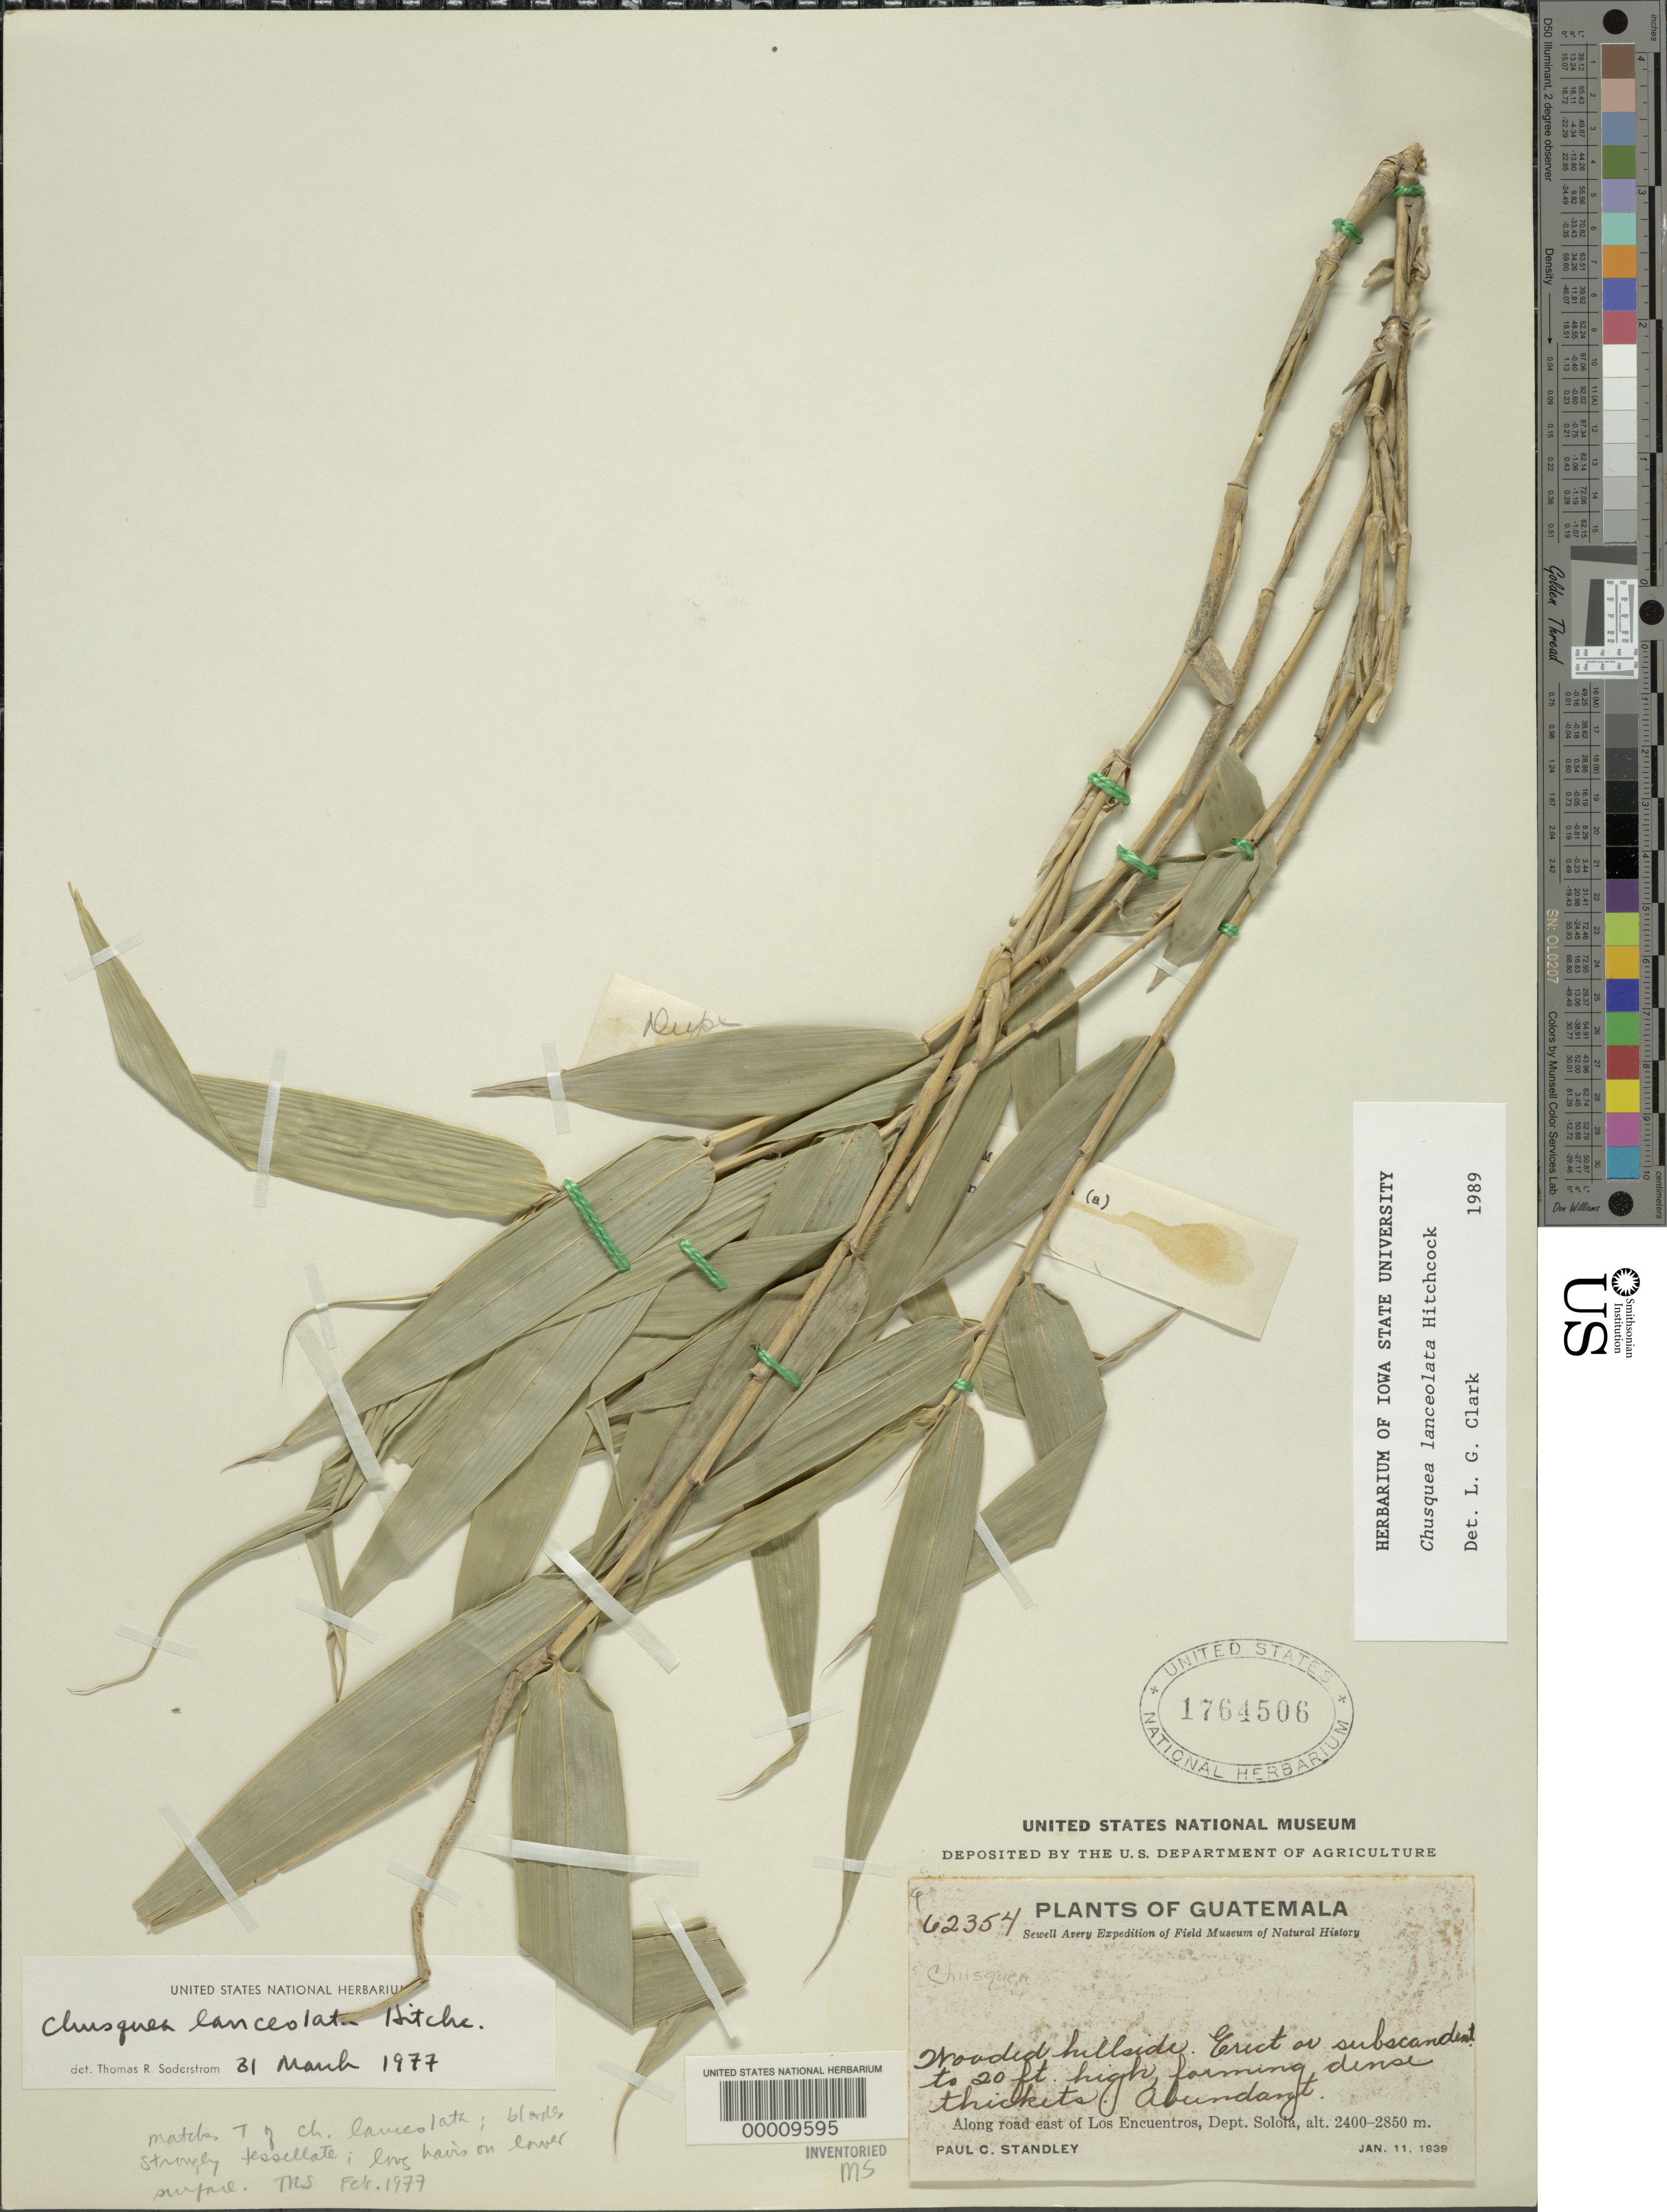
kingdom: Plantae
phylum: Tracheophyta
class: Liliopsida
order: Poales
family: Poaceae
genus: Chusquea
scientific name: Chusquea lanceolata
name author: Hitchc. in C.V. Morton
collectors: P. C. Standley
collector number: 62354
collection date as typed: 11 Jan 1939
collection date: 1939-01-11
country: Guatemala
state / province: Sololá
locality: Los Encuentros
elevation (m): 2400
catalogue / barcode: US 1764506